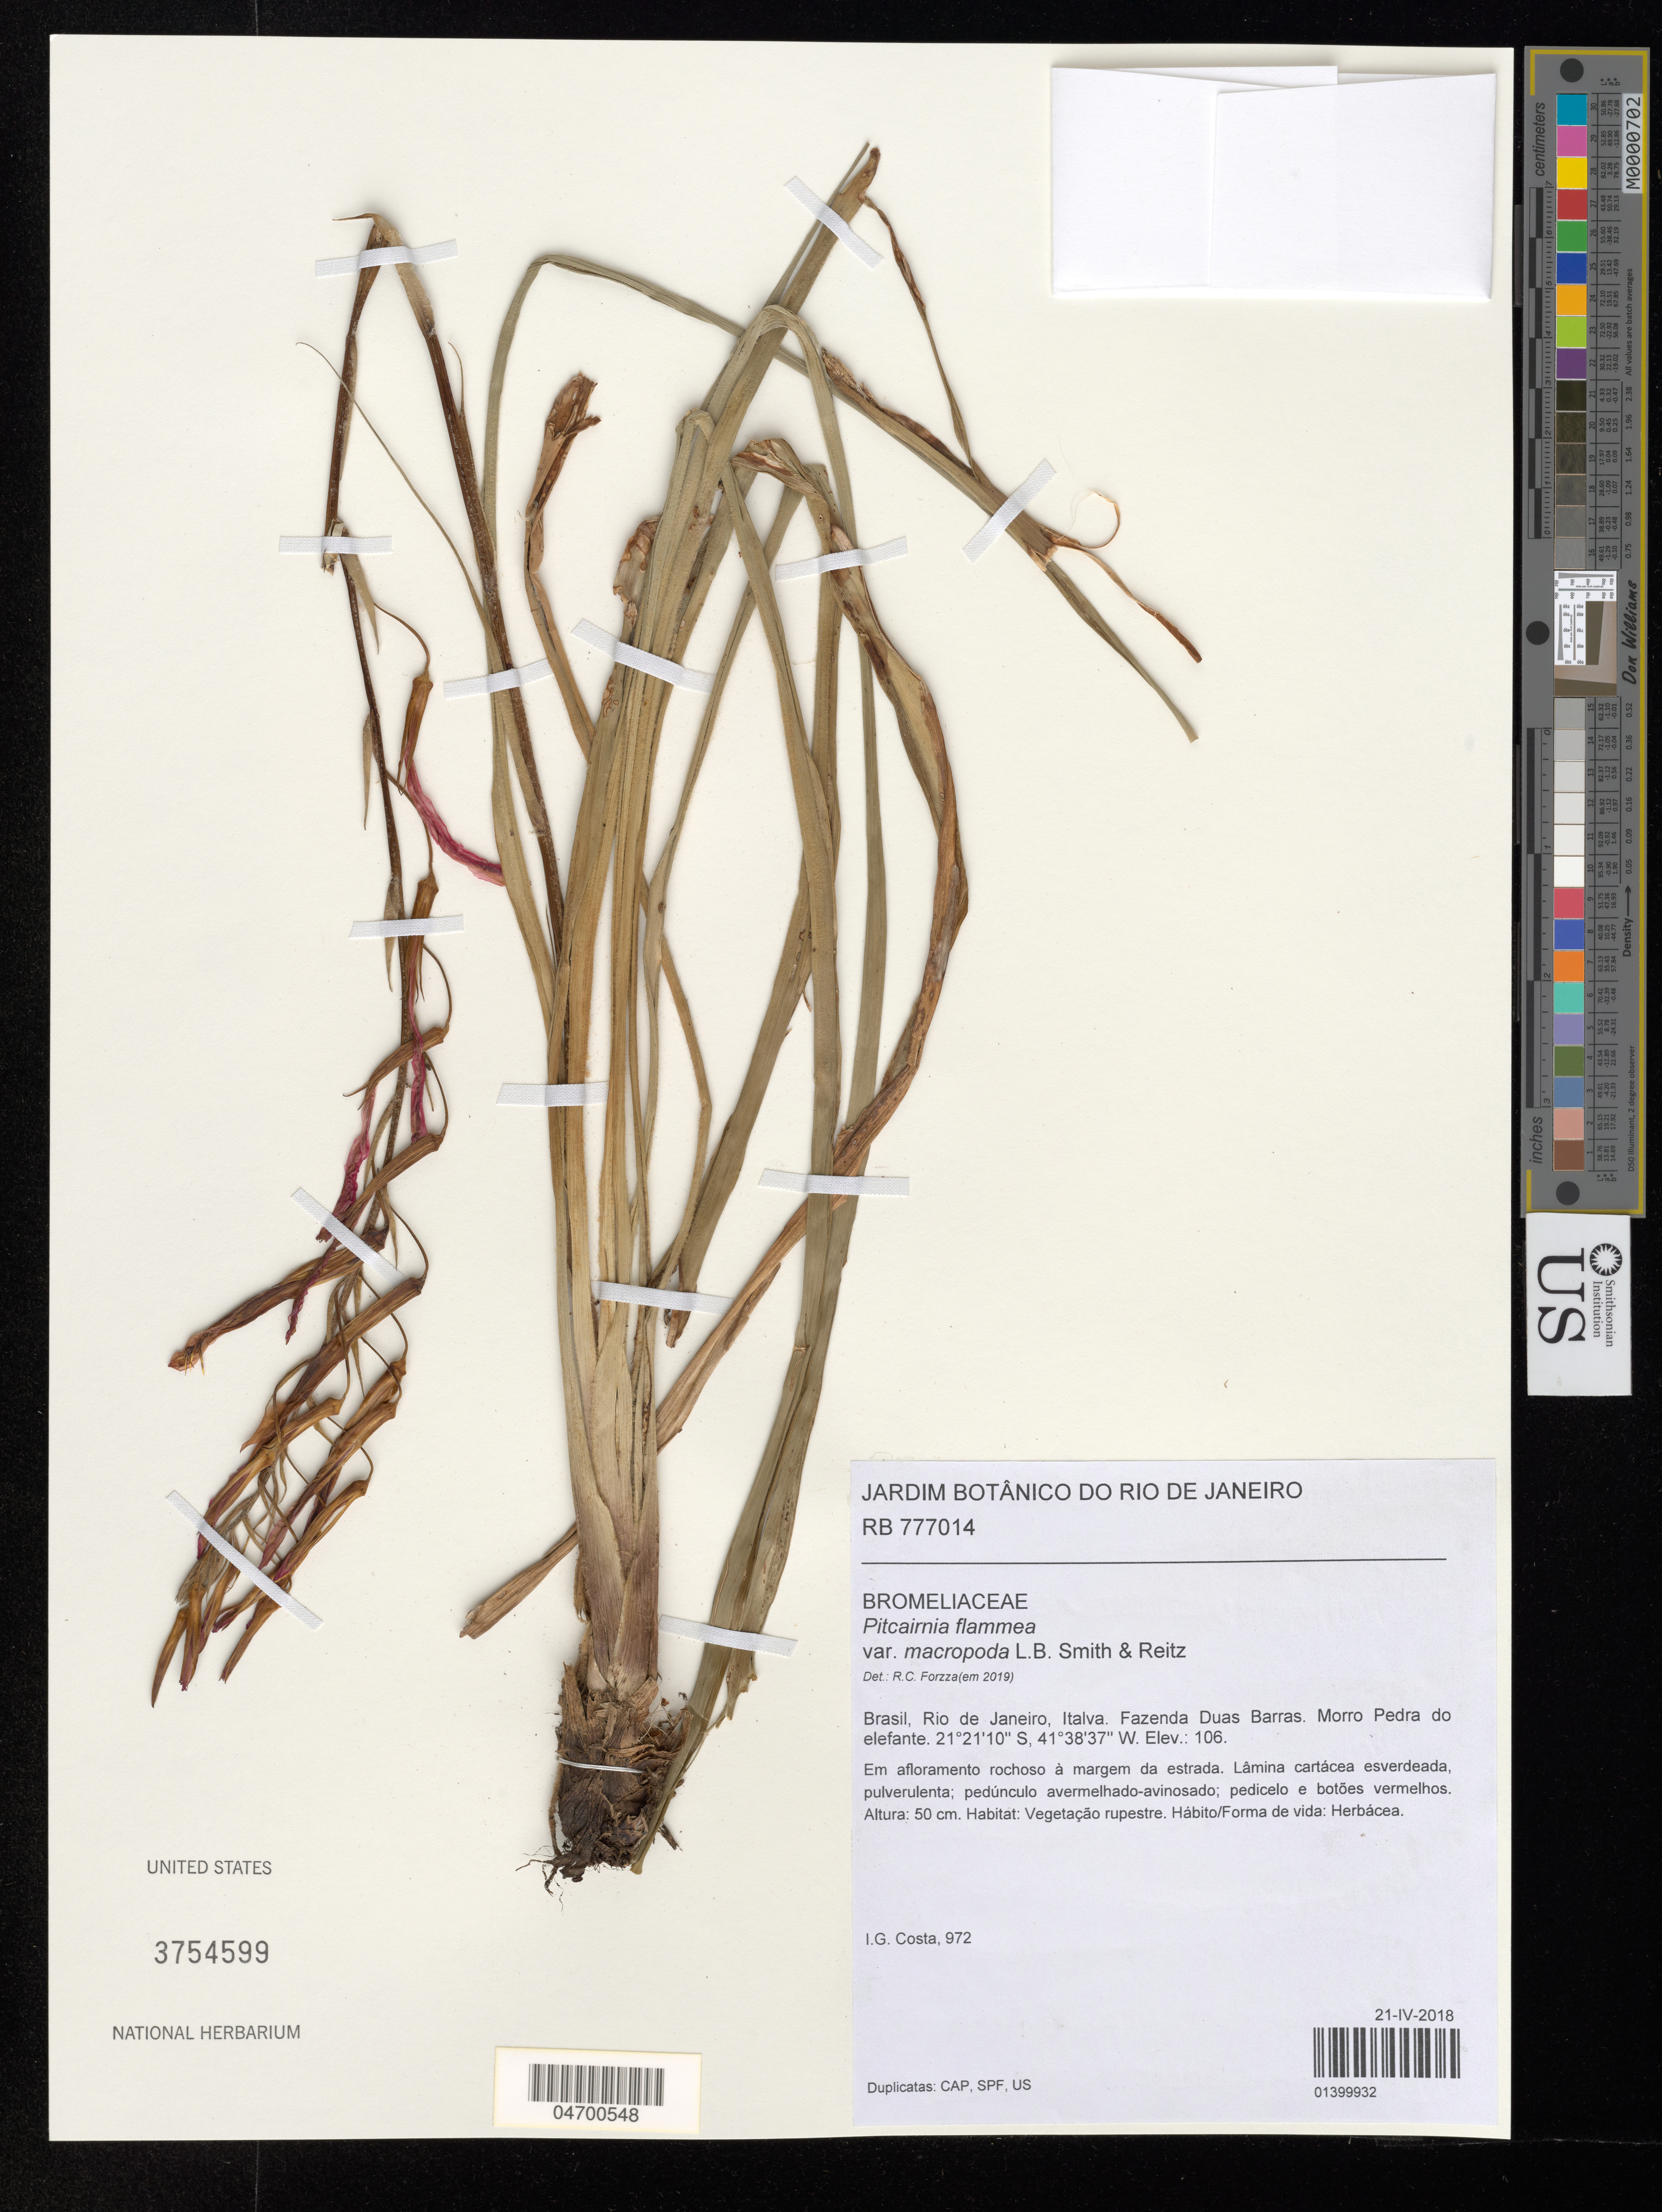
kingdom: Plantae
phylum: Tracheophyta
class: Liliopsida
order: Poales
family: Bromeliaceae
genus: Pitcairnia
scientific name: Pitcairnia flammea var. roezlii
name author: (É. Morren) L.B. Sm.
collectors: I. Acosta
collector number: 972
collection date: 2018-04-21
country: Brazil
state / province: Rio de Janeiro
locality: Italva. Fazenda Duas Barras. Morro Pedra do elefante.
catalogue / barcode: US 3754599